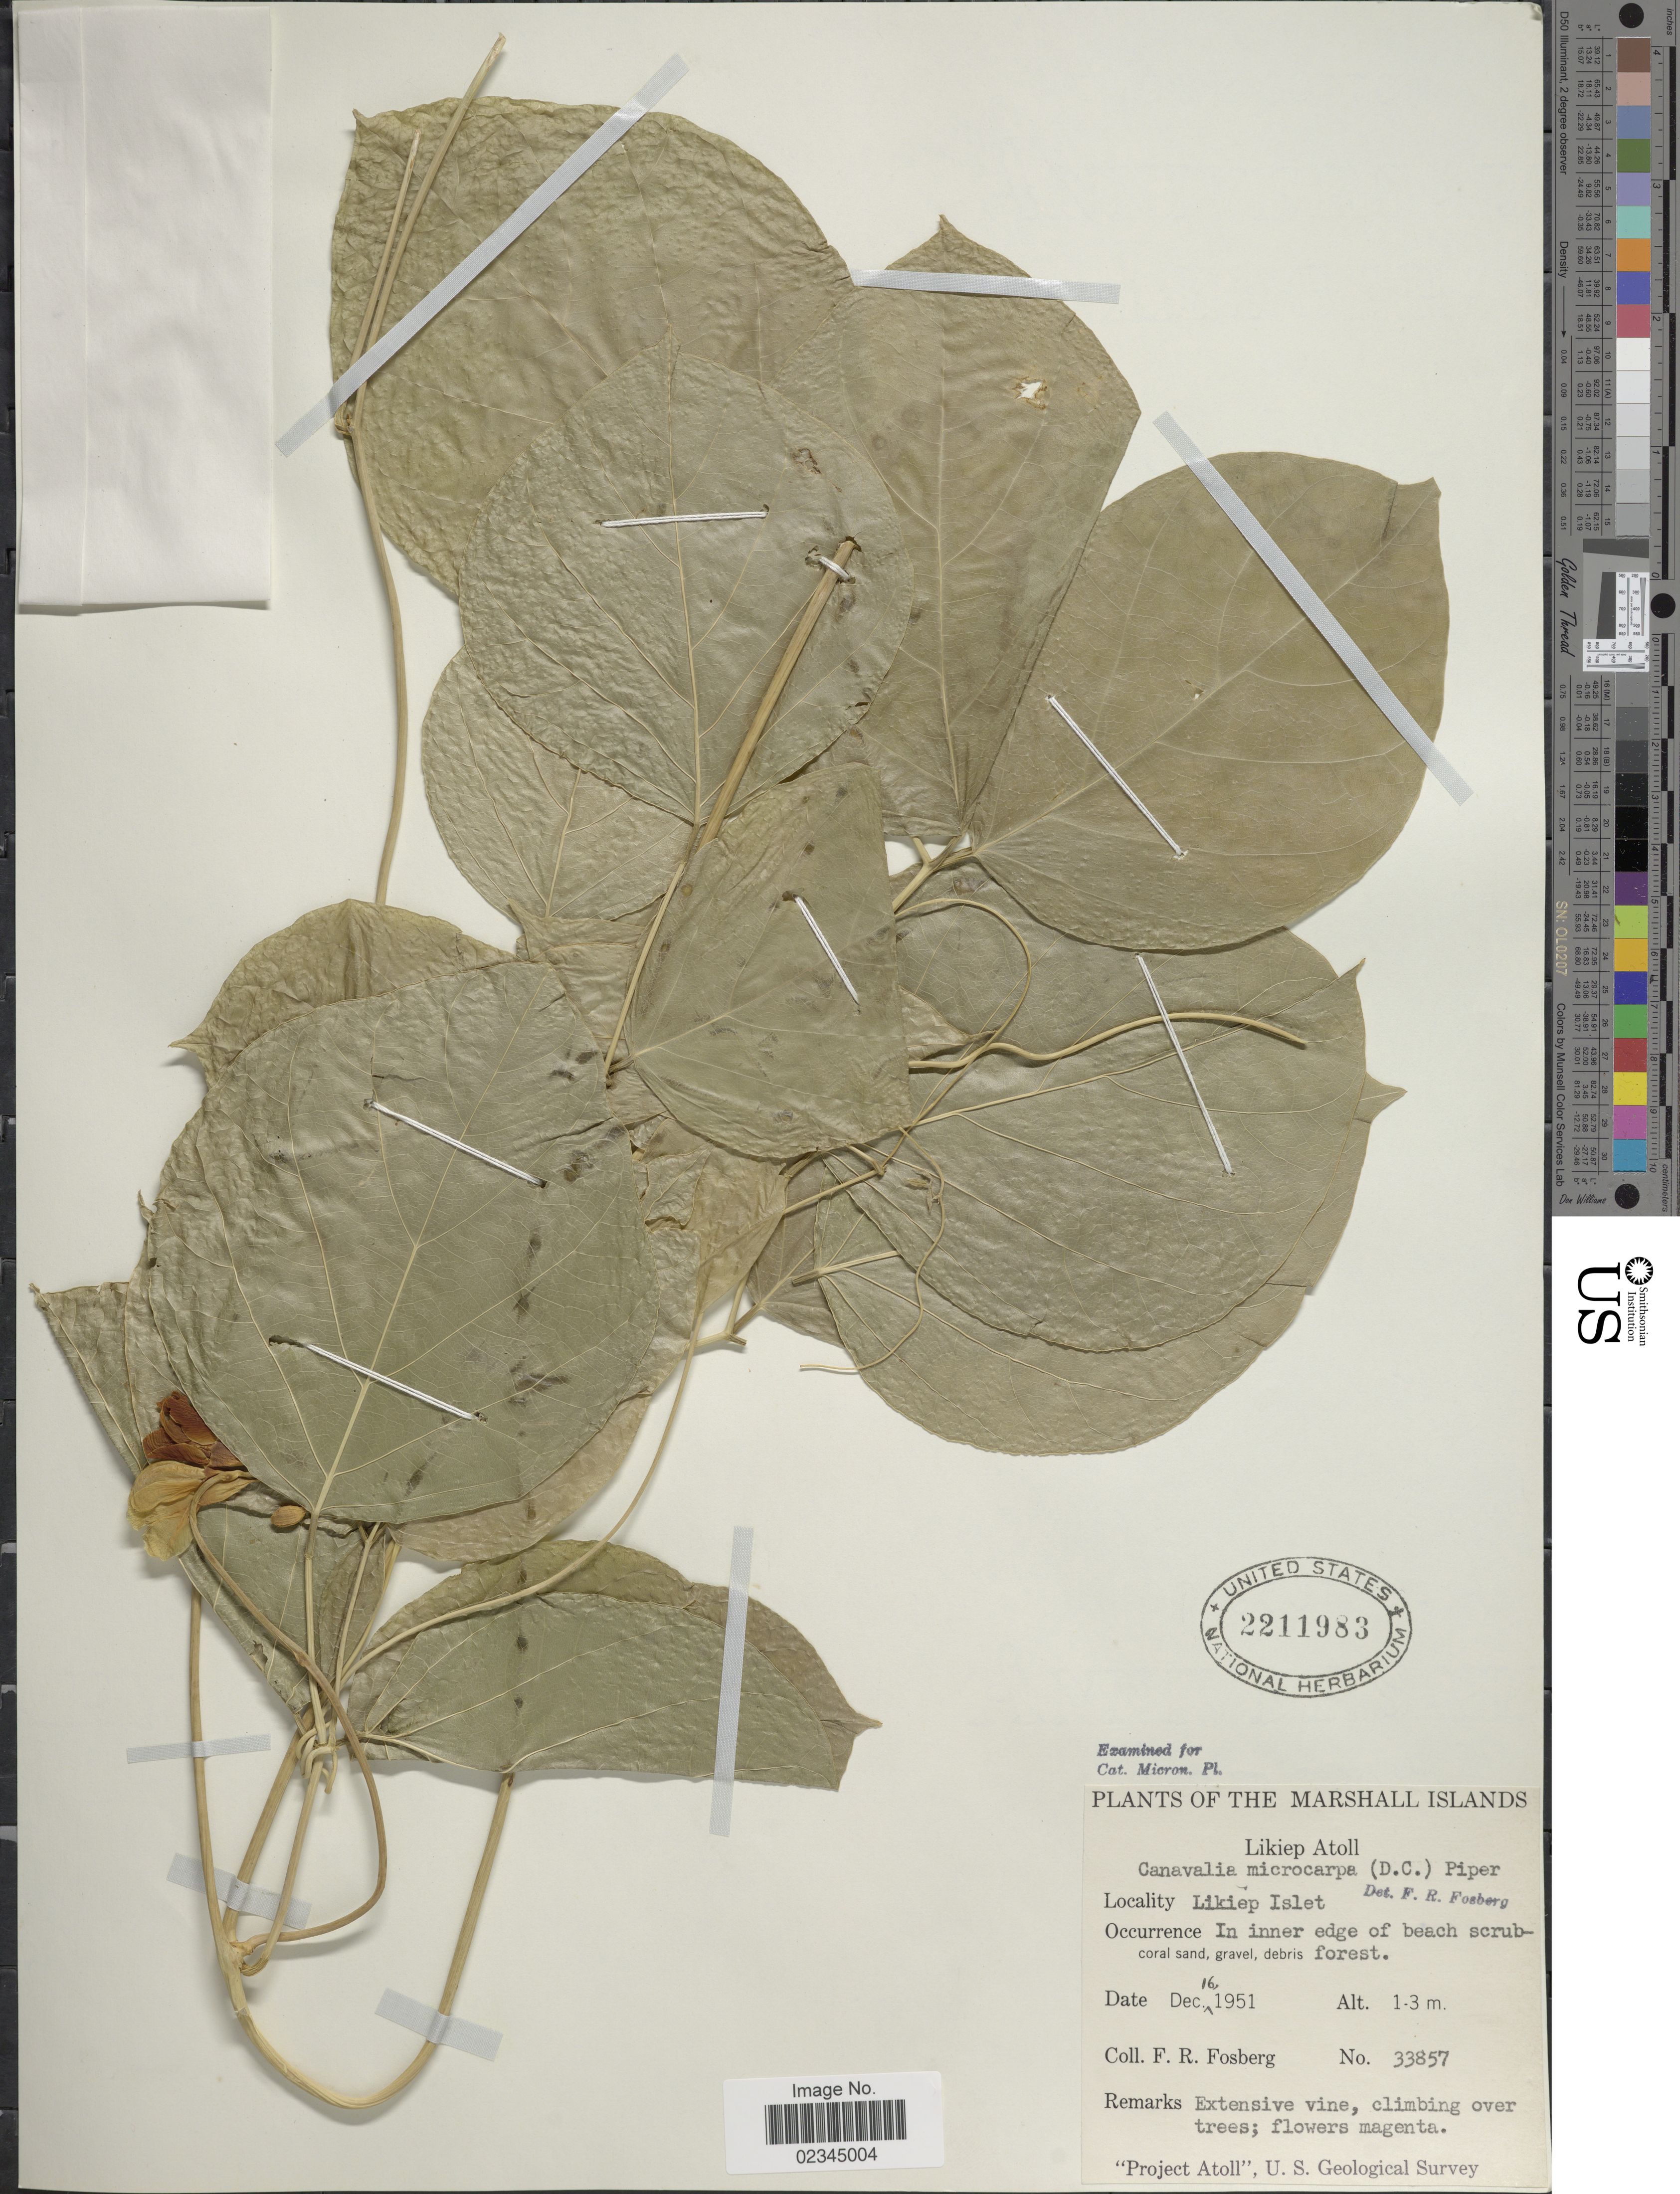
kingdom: Plantae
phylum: Tracheophyta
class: Magnoliopsida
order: Fabales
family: Fabaceae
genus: Canavalia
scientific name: Canavalia cathartica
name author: Thouars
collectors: F. R. Fosberg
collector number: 33857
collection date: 1951-12-16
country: Marshall Islands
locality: Likiep Atoll, Likiep Islet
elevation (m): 1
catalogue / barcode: US 2211983